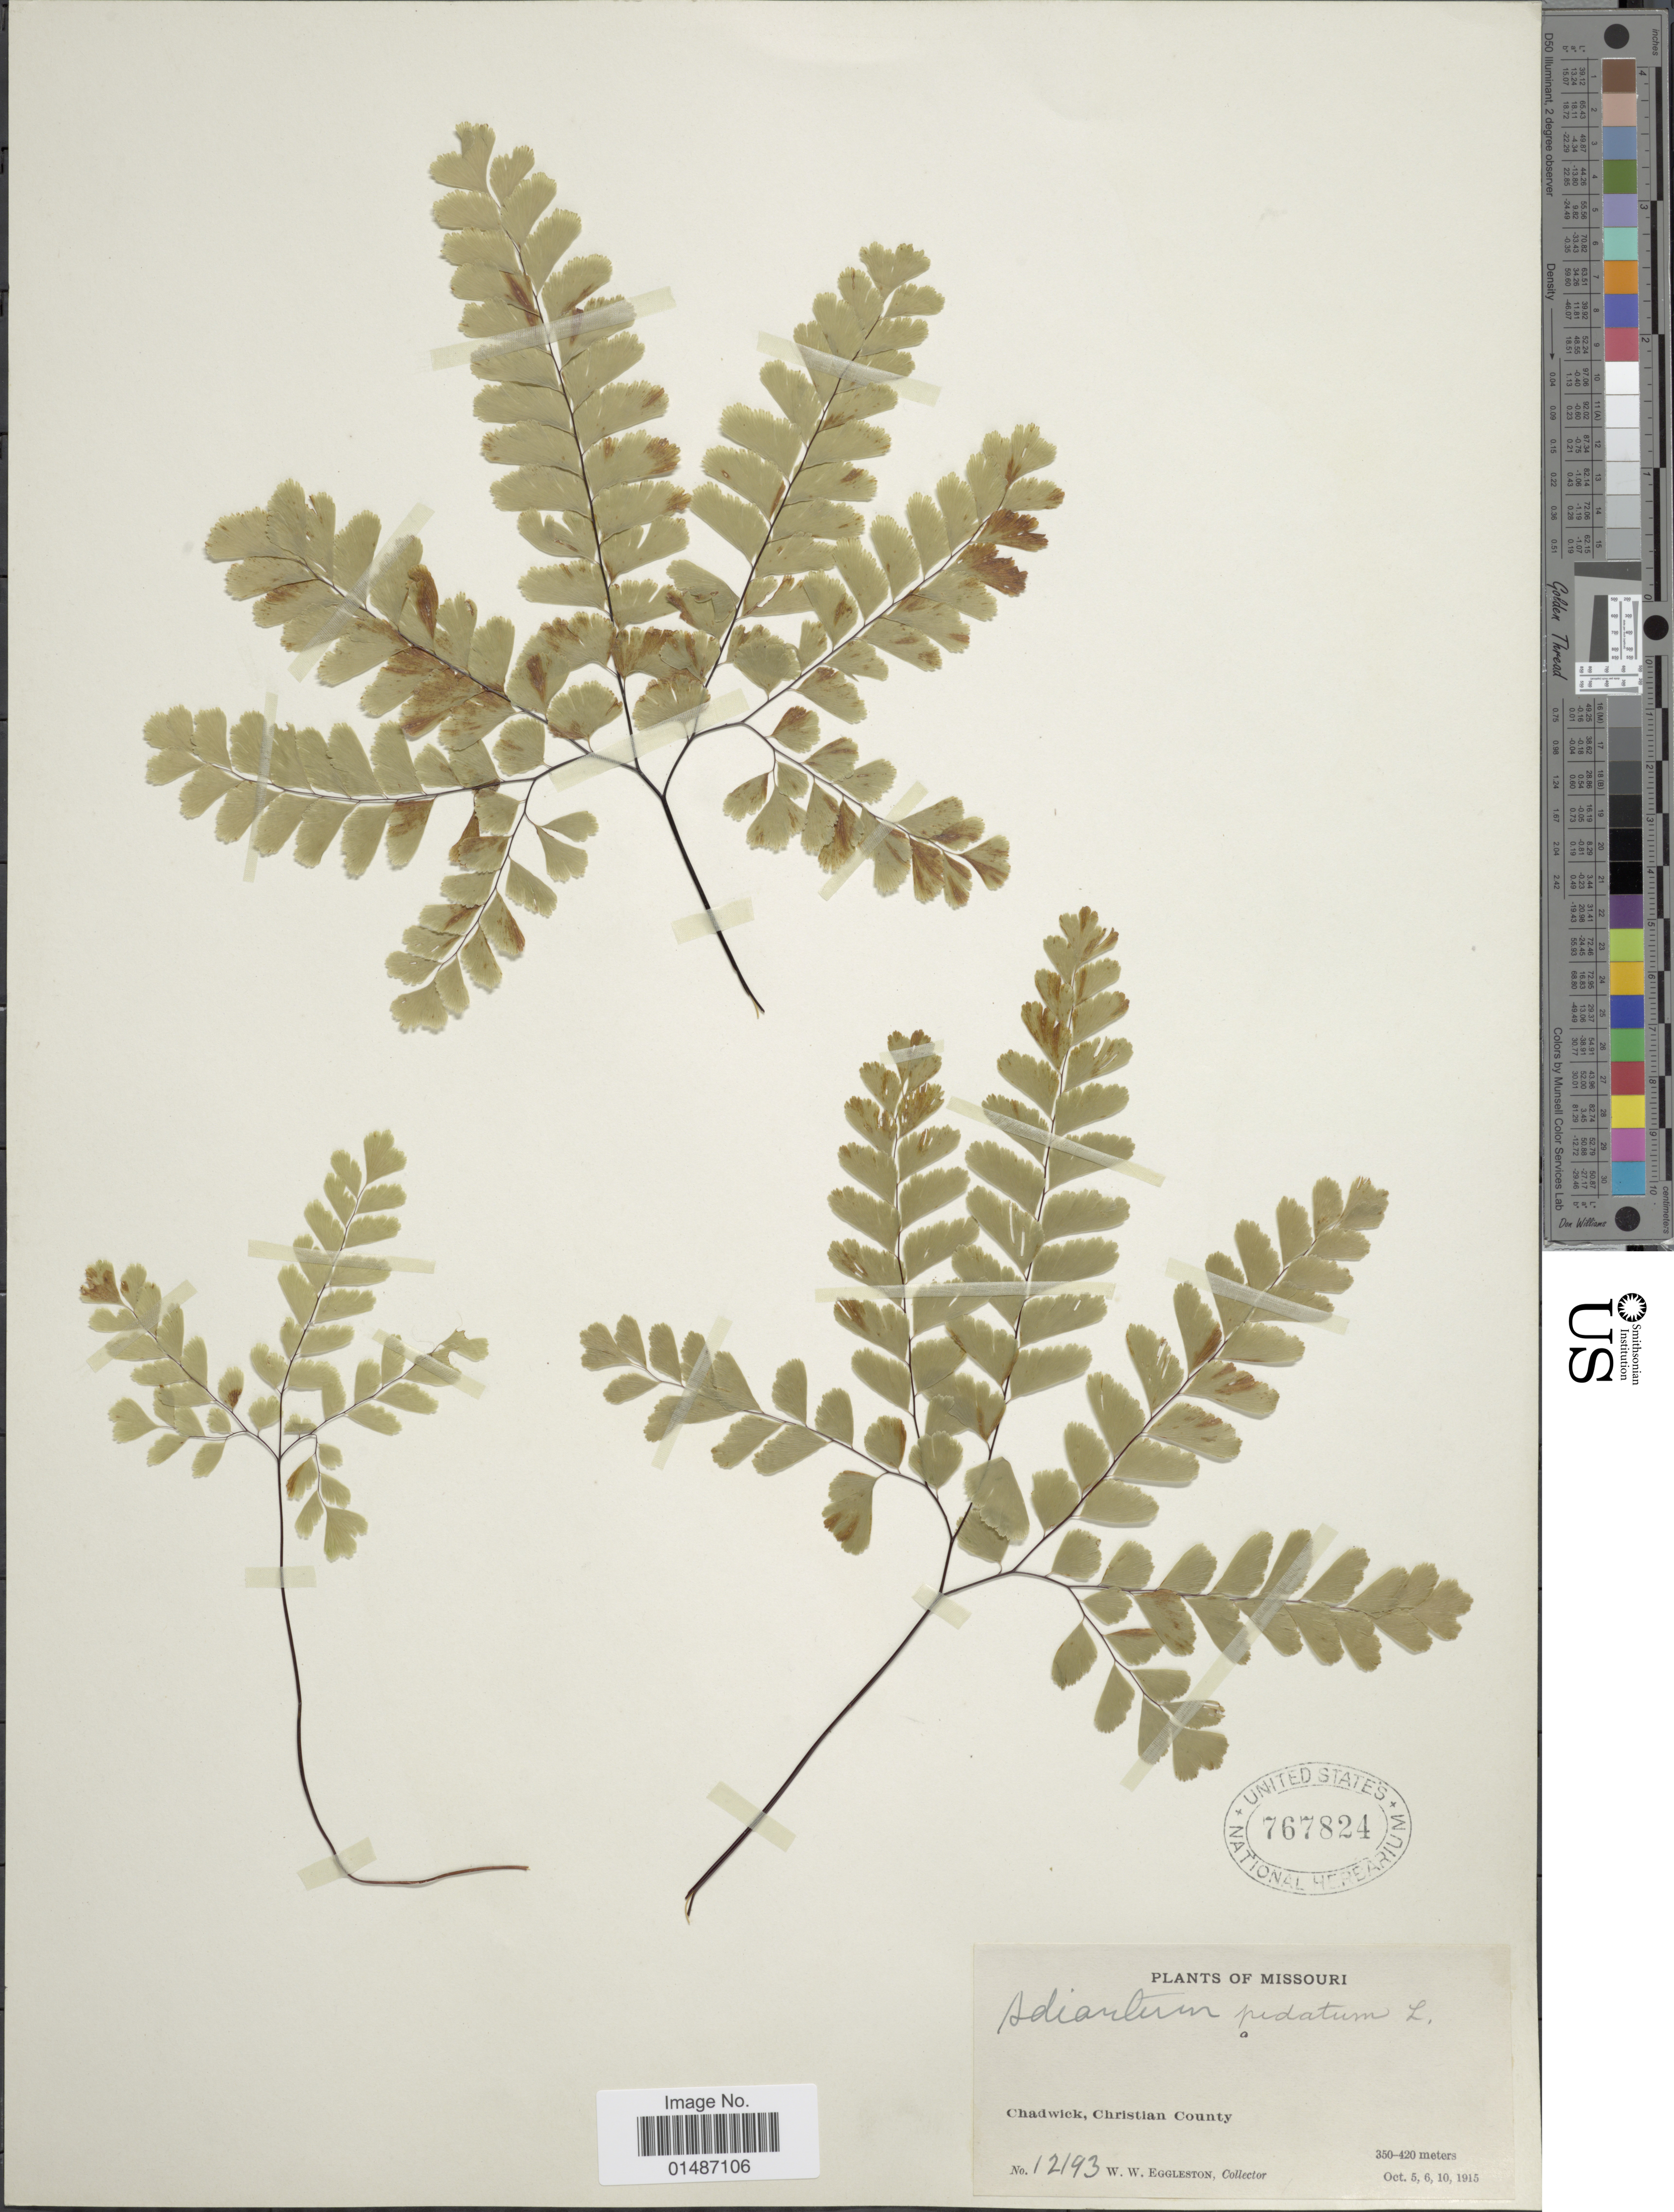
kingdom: Plantae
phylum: Tracheophyta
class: Polypodiopsida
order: Polypodiales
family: Pteridaceae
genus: Adiantum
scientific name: Adiantum pedatum var. pedatum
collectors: W. W. Eggleston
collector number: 12193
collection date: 1915-10-05/1915-10-10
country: United States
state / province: Missouri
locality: Chadwick, Christian County.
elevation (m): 350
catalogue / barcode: US 767824